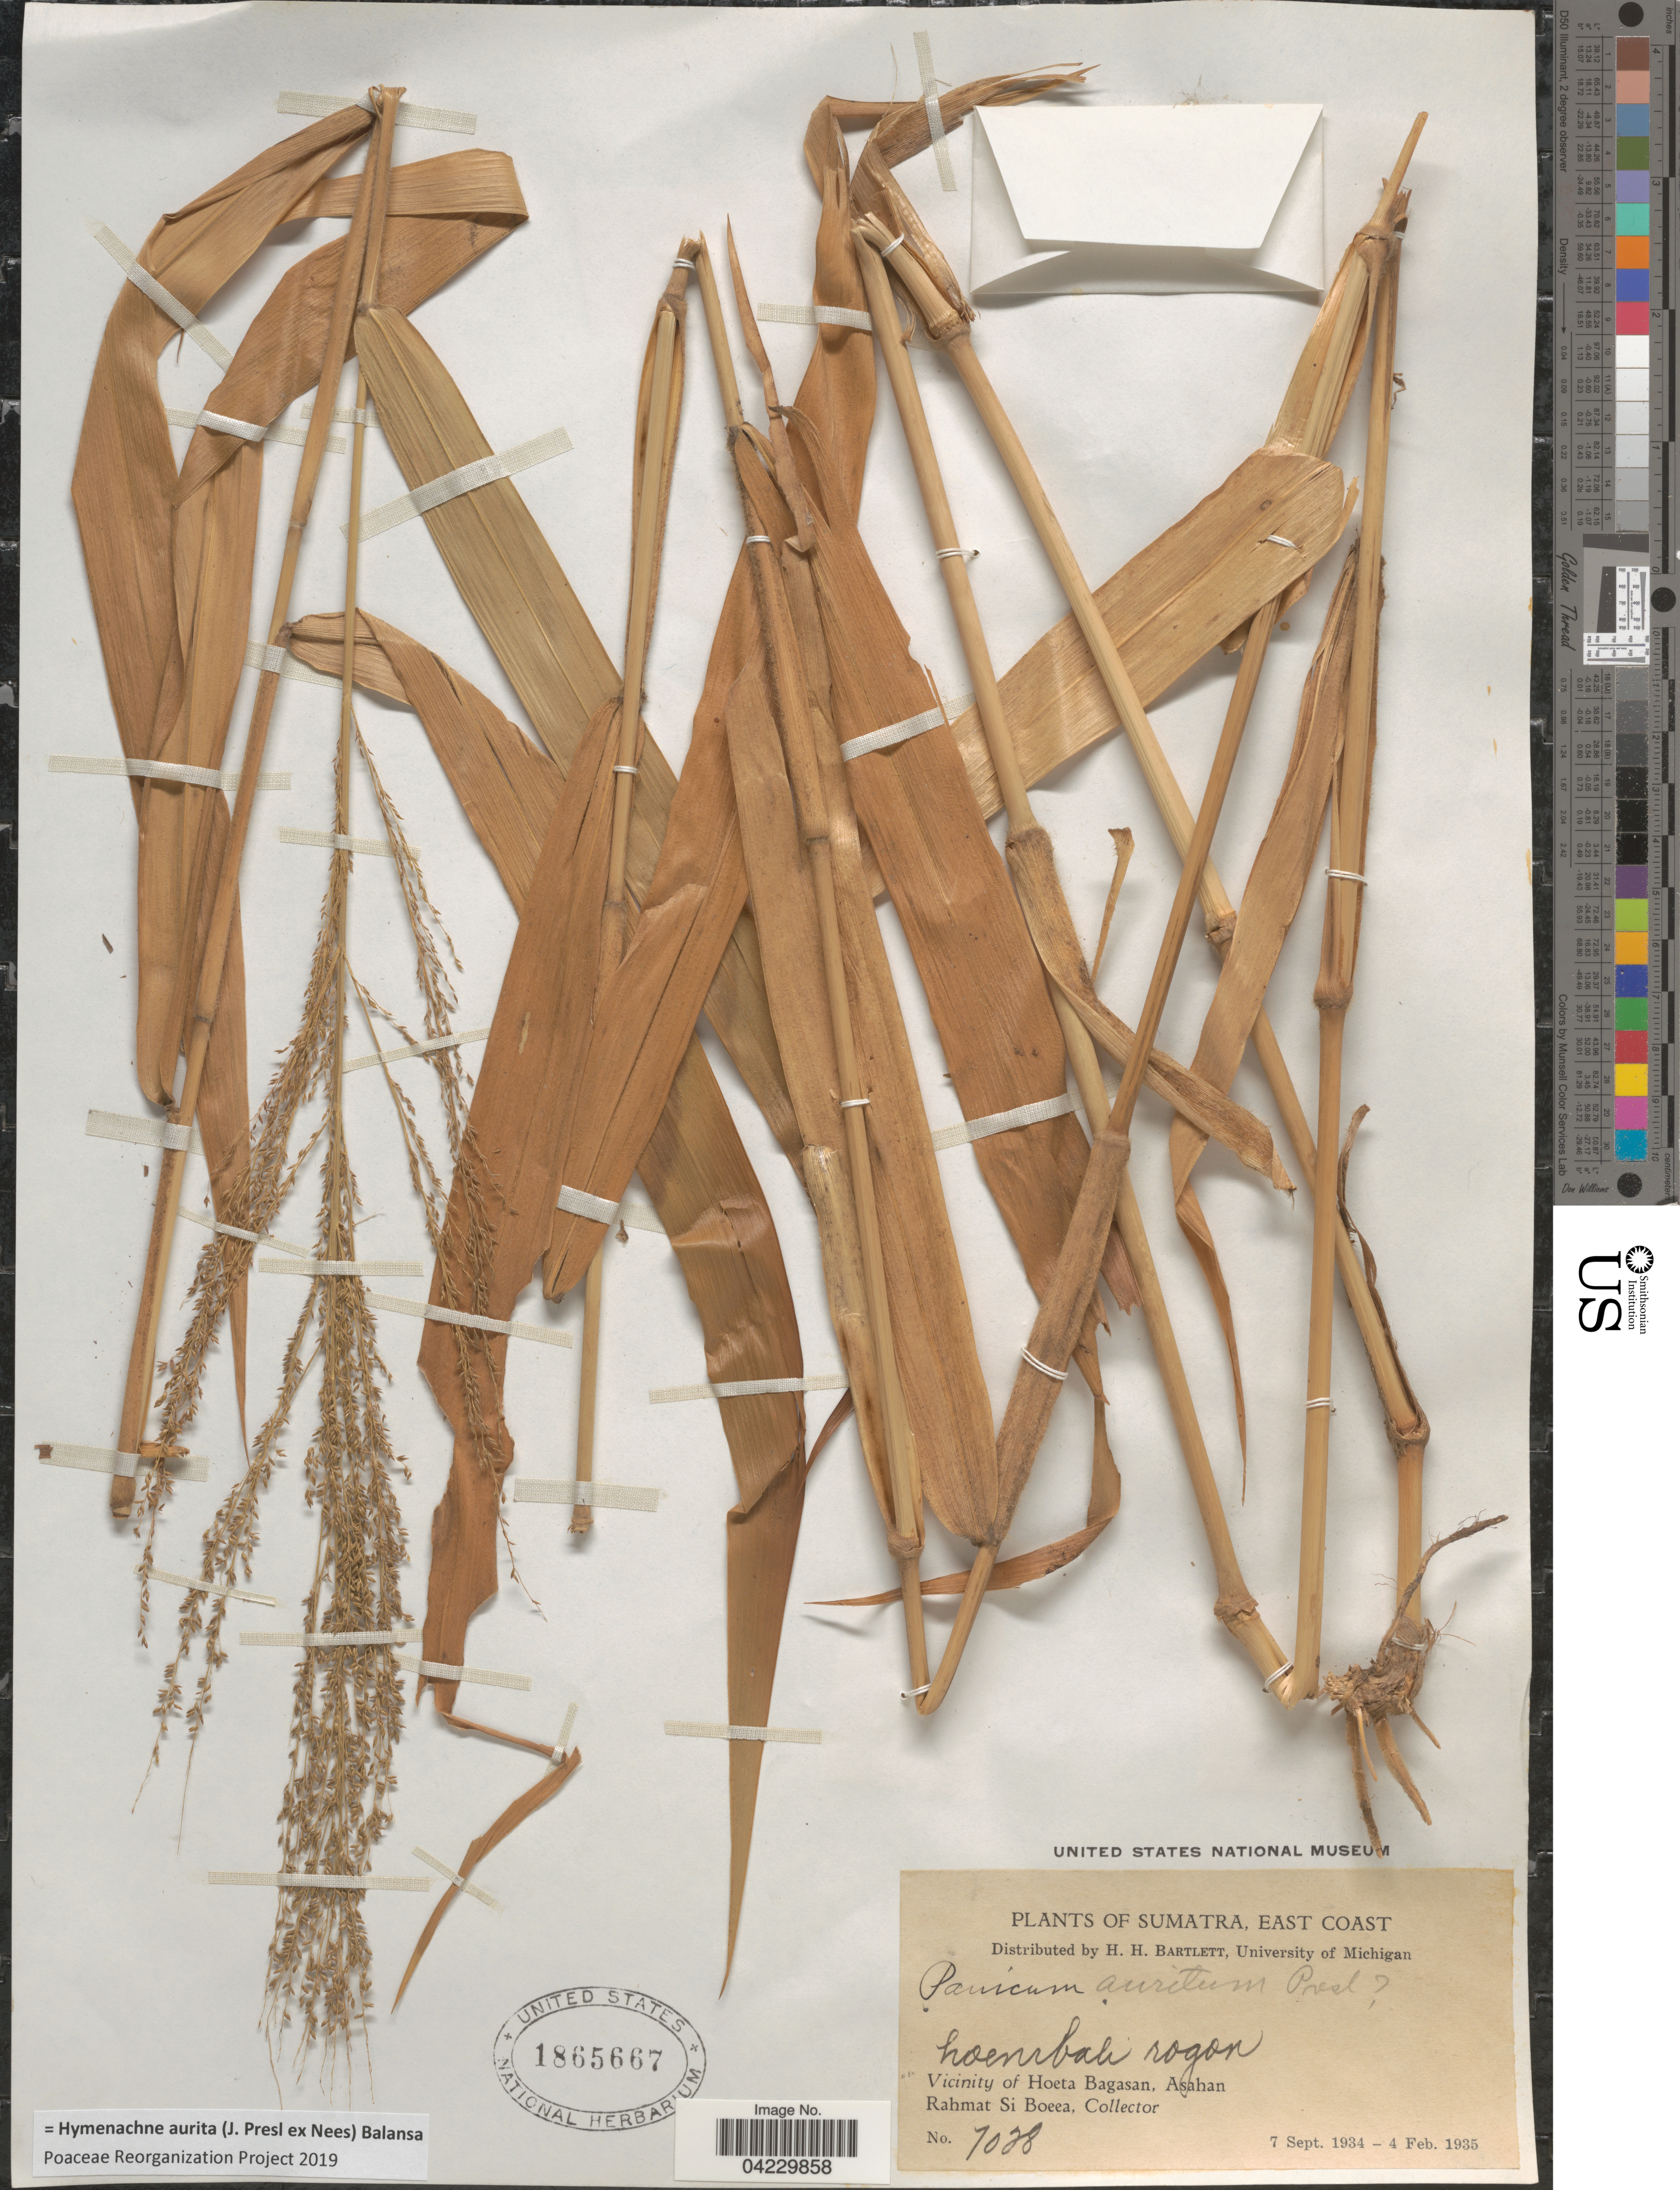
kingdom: Plantae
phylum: Tracheophyta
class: Liliopsida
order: Poales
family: Poaceae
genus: Hymenachne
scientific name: Hymenachne aurita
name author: (J. Presl ex Nees) Balansa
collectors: Rahmat Si Boeea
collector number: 7028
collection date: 1934-09-07/1935-02-04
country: Indonesia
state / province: Sumatra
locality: East Coast. Vicinity of Hoeta Bagasan, Asahan.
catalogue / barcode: US 1865667